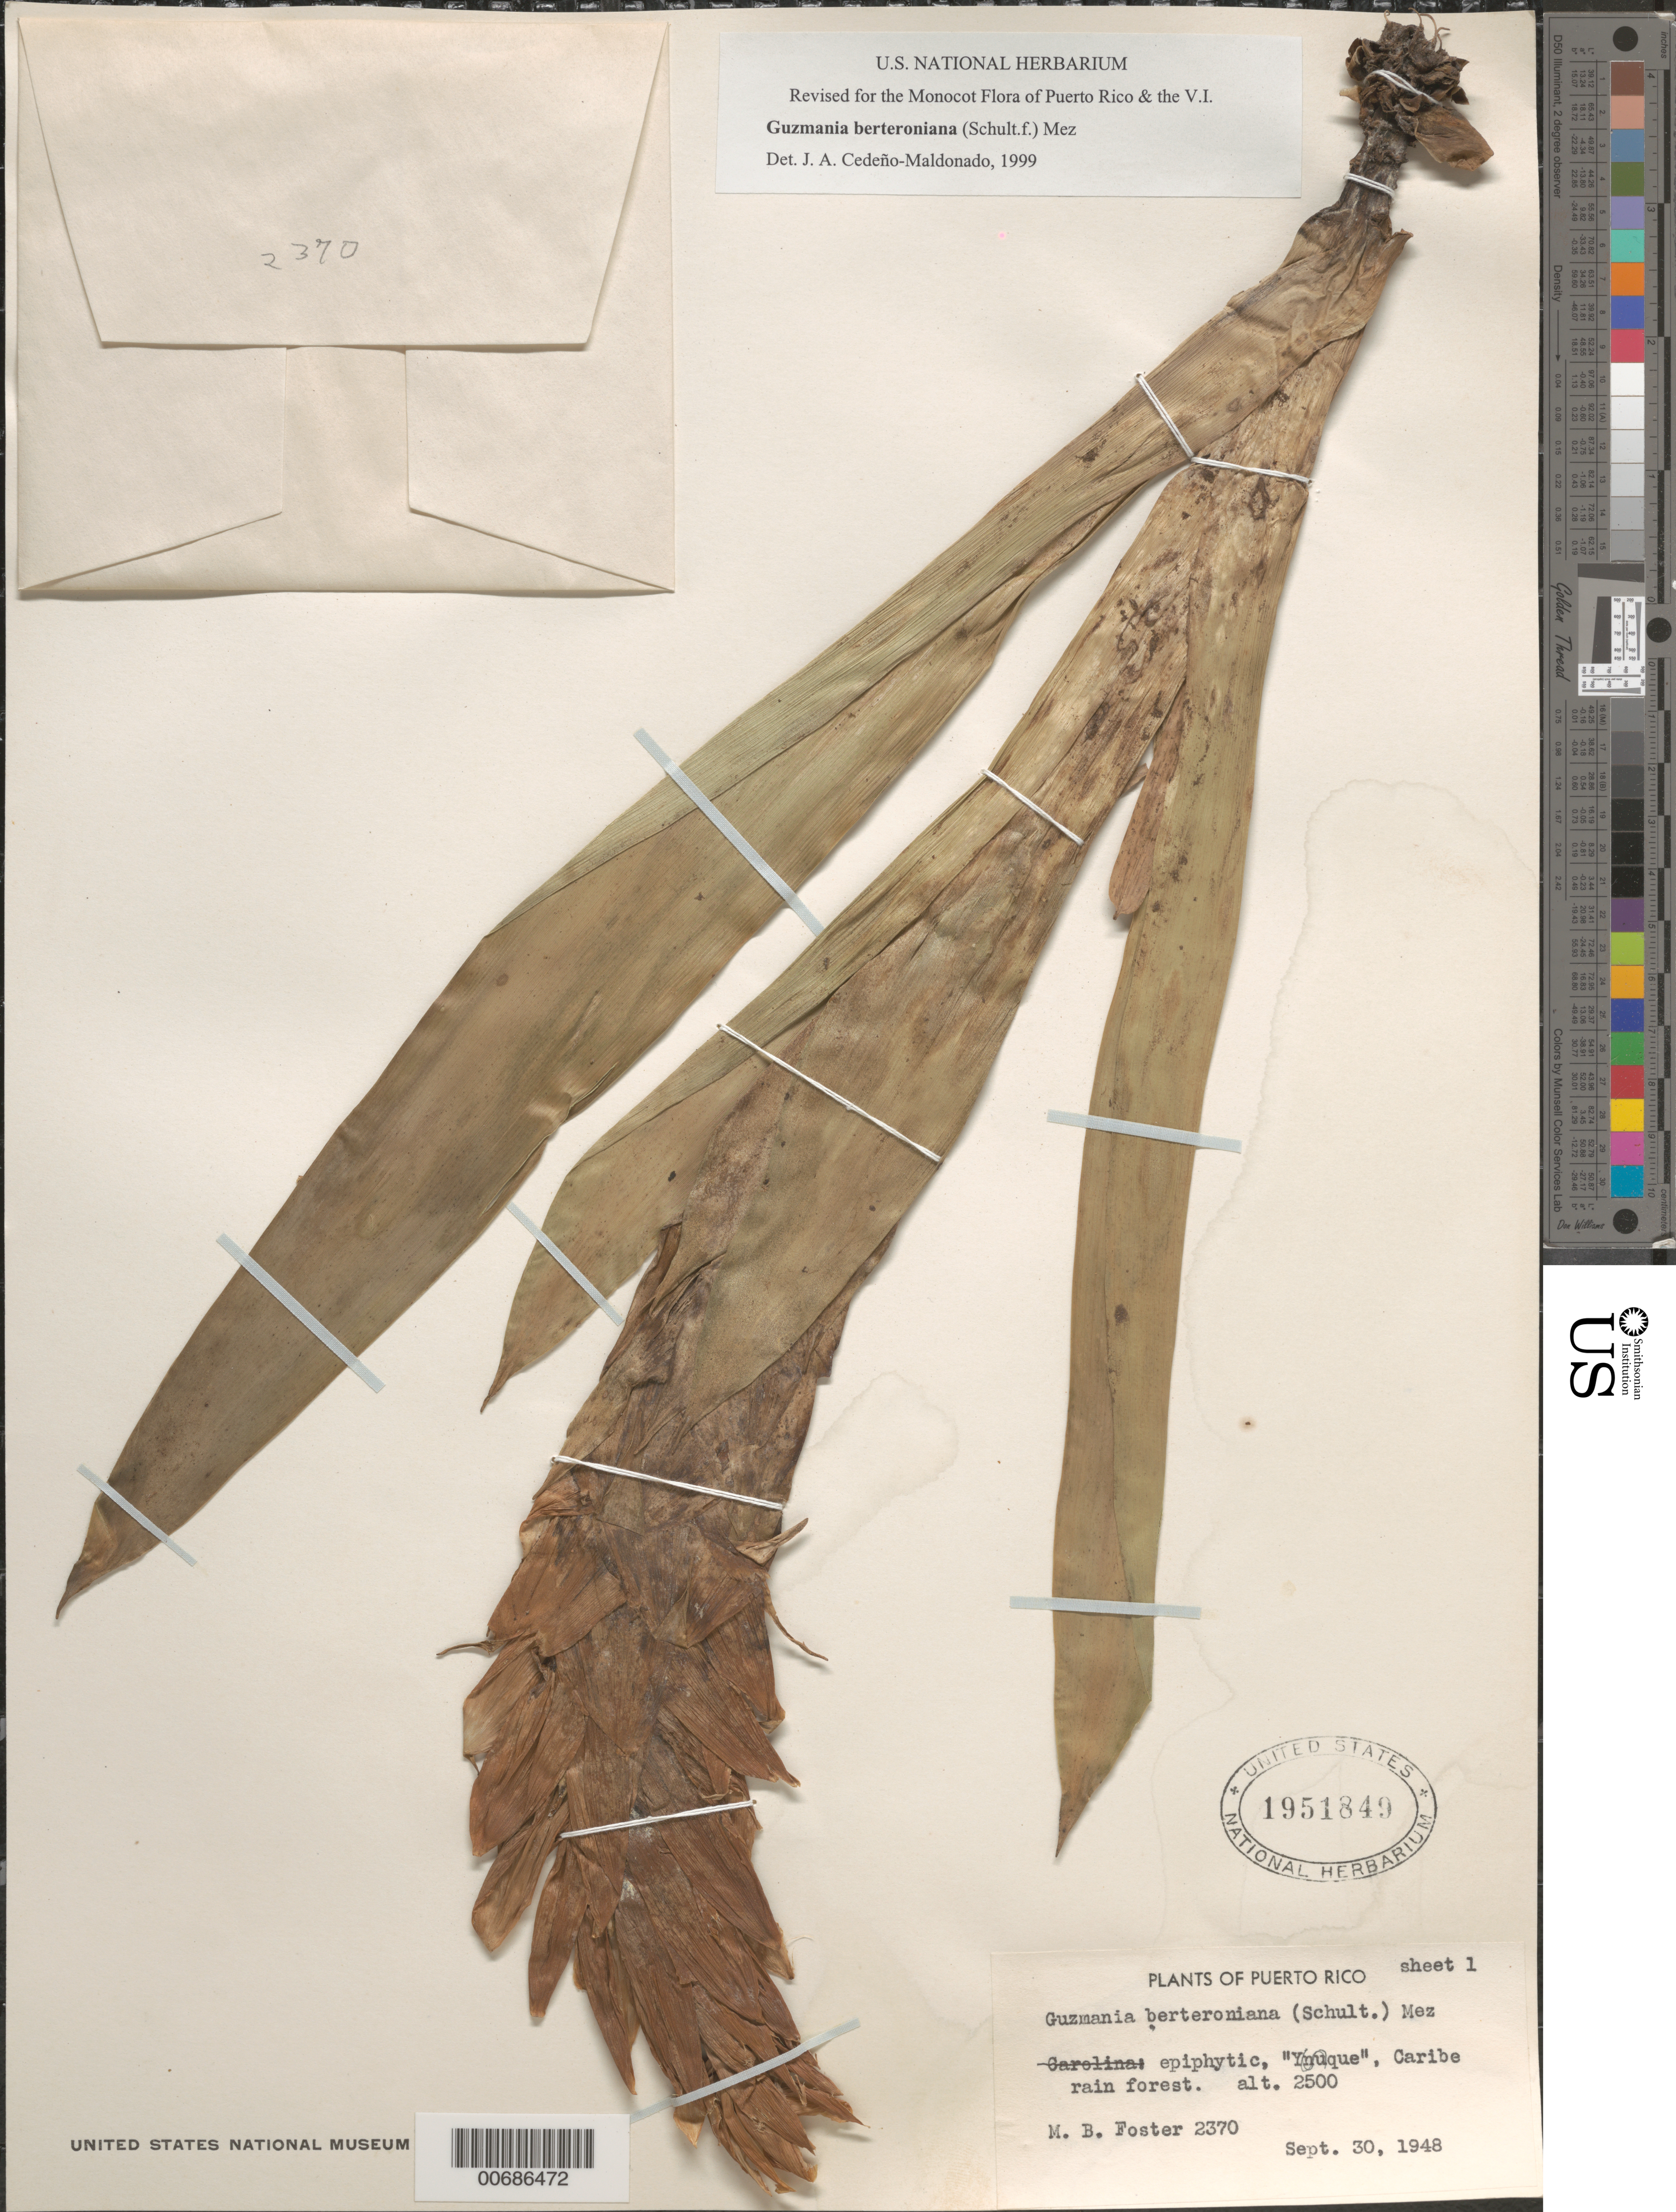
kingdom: Plantae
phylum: Tracheophyta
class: Liliopsida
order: Poales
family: Bromeliaceae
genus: Guzmania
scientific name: Guzmania berteroniana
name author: (Schult. & Schult. f.) Mez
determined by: Cedeño-Maldonado, J. A.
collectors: M. B. Foster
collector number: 2370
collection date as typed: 30 Sep 1948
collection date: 1948-09-30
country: Puerto Rico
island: Greater Antilles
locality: Caribe Rain forest;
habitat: Rain forest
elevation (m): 2500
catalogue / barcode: US 1951849